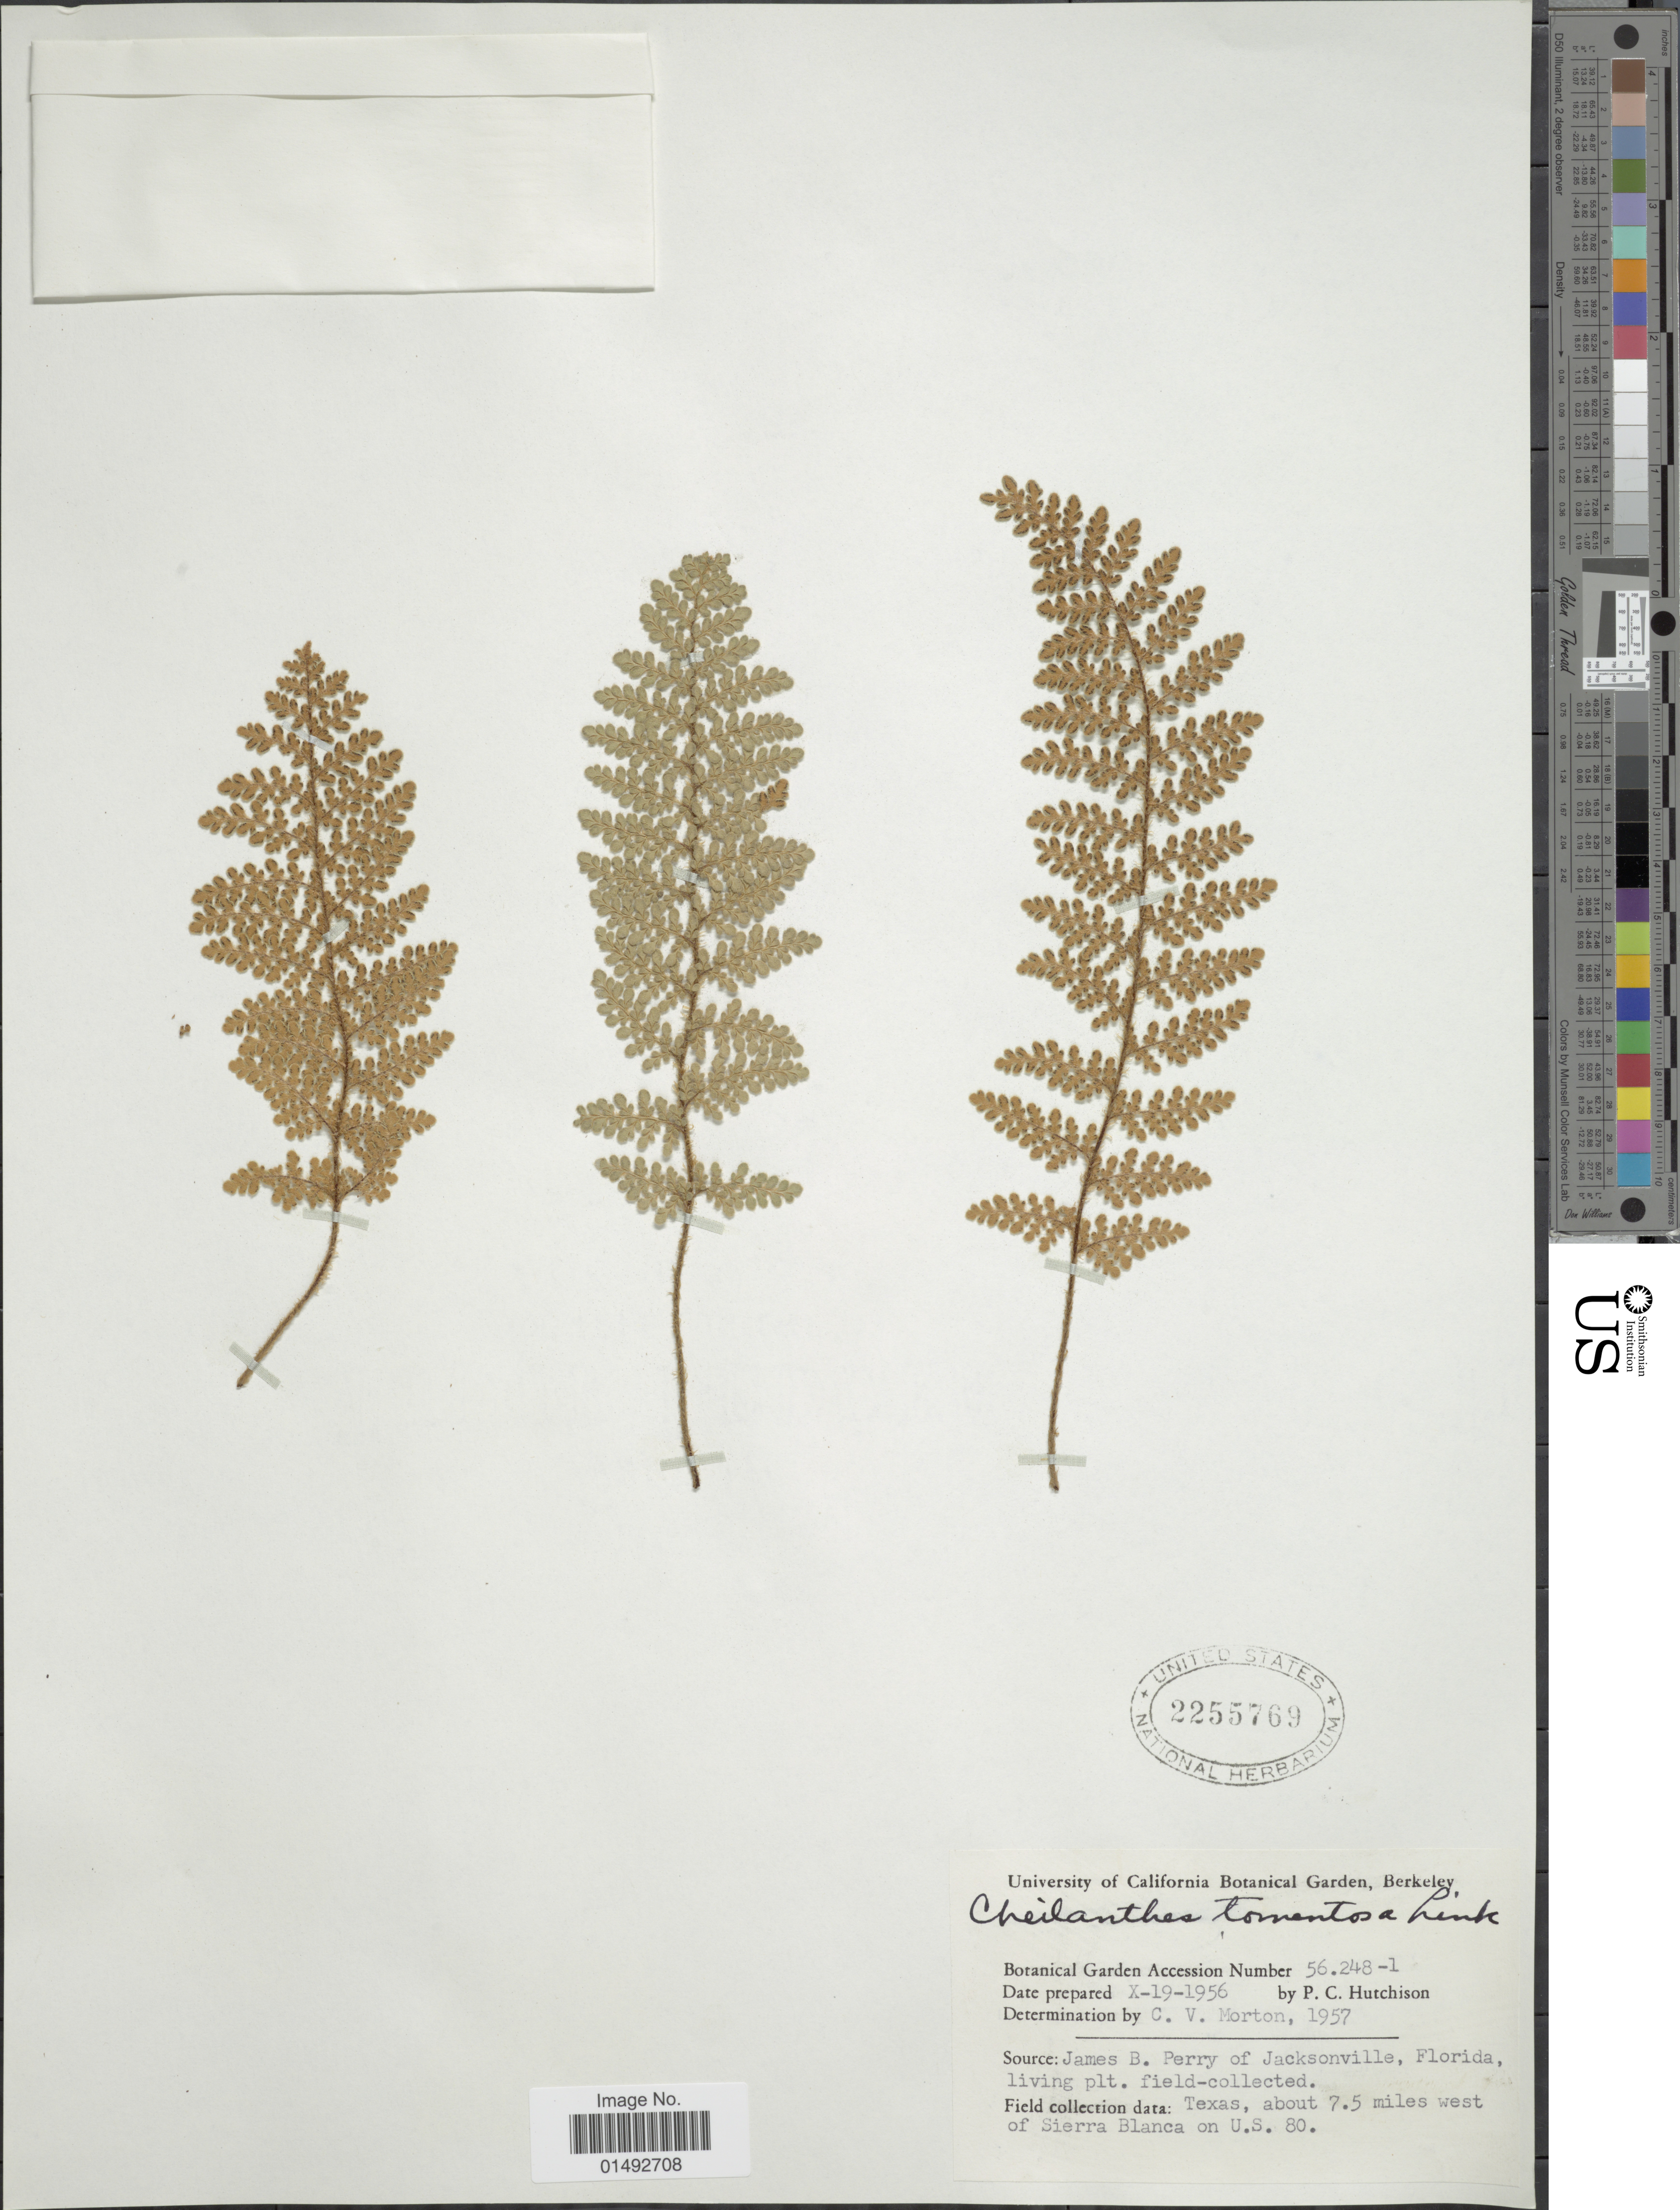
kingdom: Plantae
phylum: Tracheophyta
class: Polypodiopsida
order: Polypodiales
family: Pteridaceae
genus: Myriopteris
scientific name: Myriopteris tomentosa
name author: (Link) Fée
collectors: P. C. Hutchison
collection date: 1956-10-19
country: United States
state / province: California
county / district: Alameda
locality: University of California Botanical Garden, Berkeley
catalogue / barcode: US 2255769